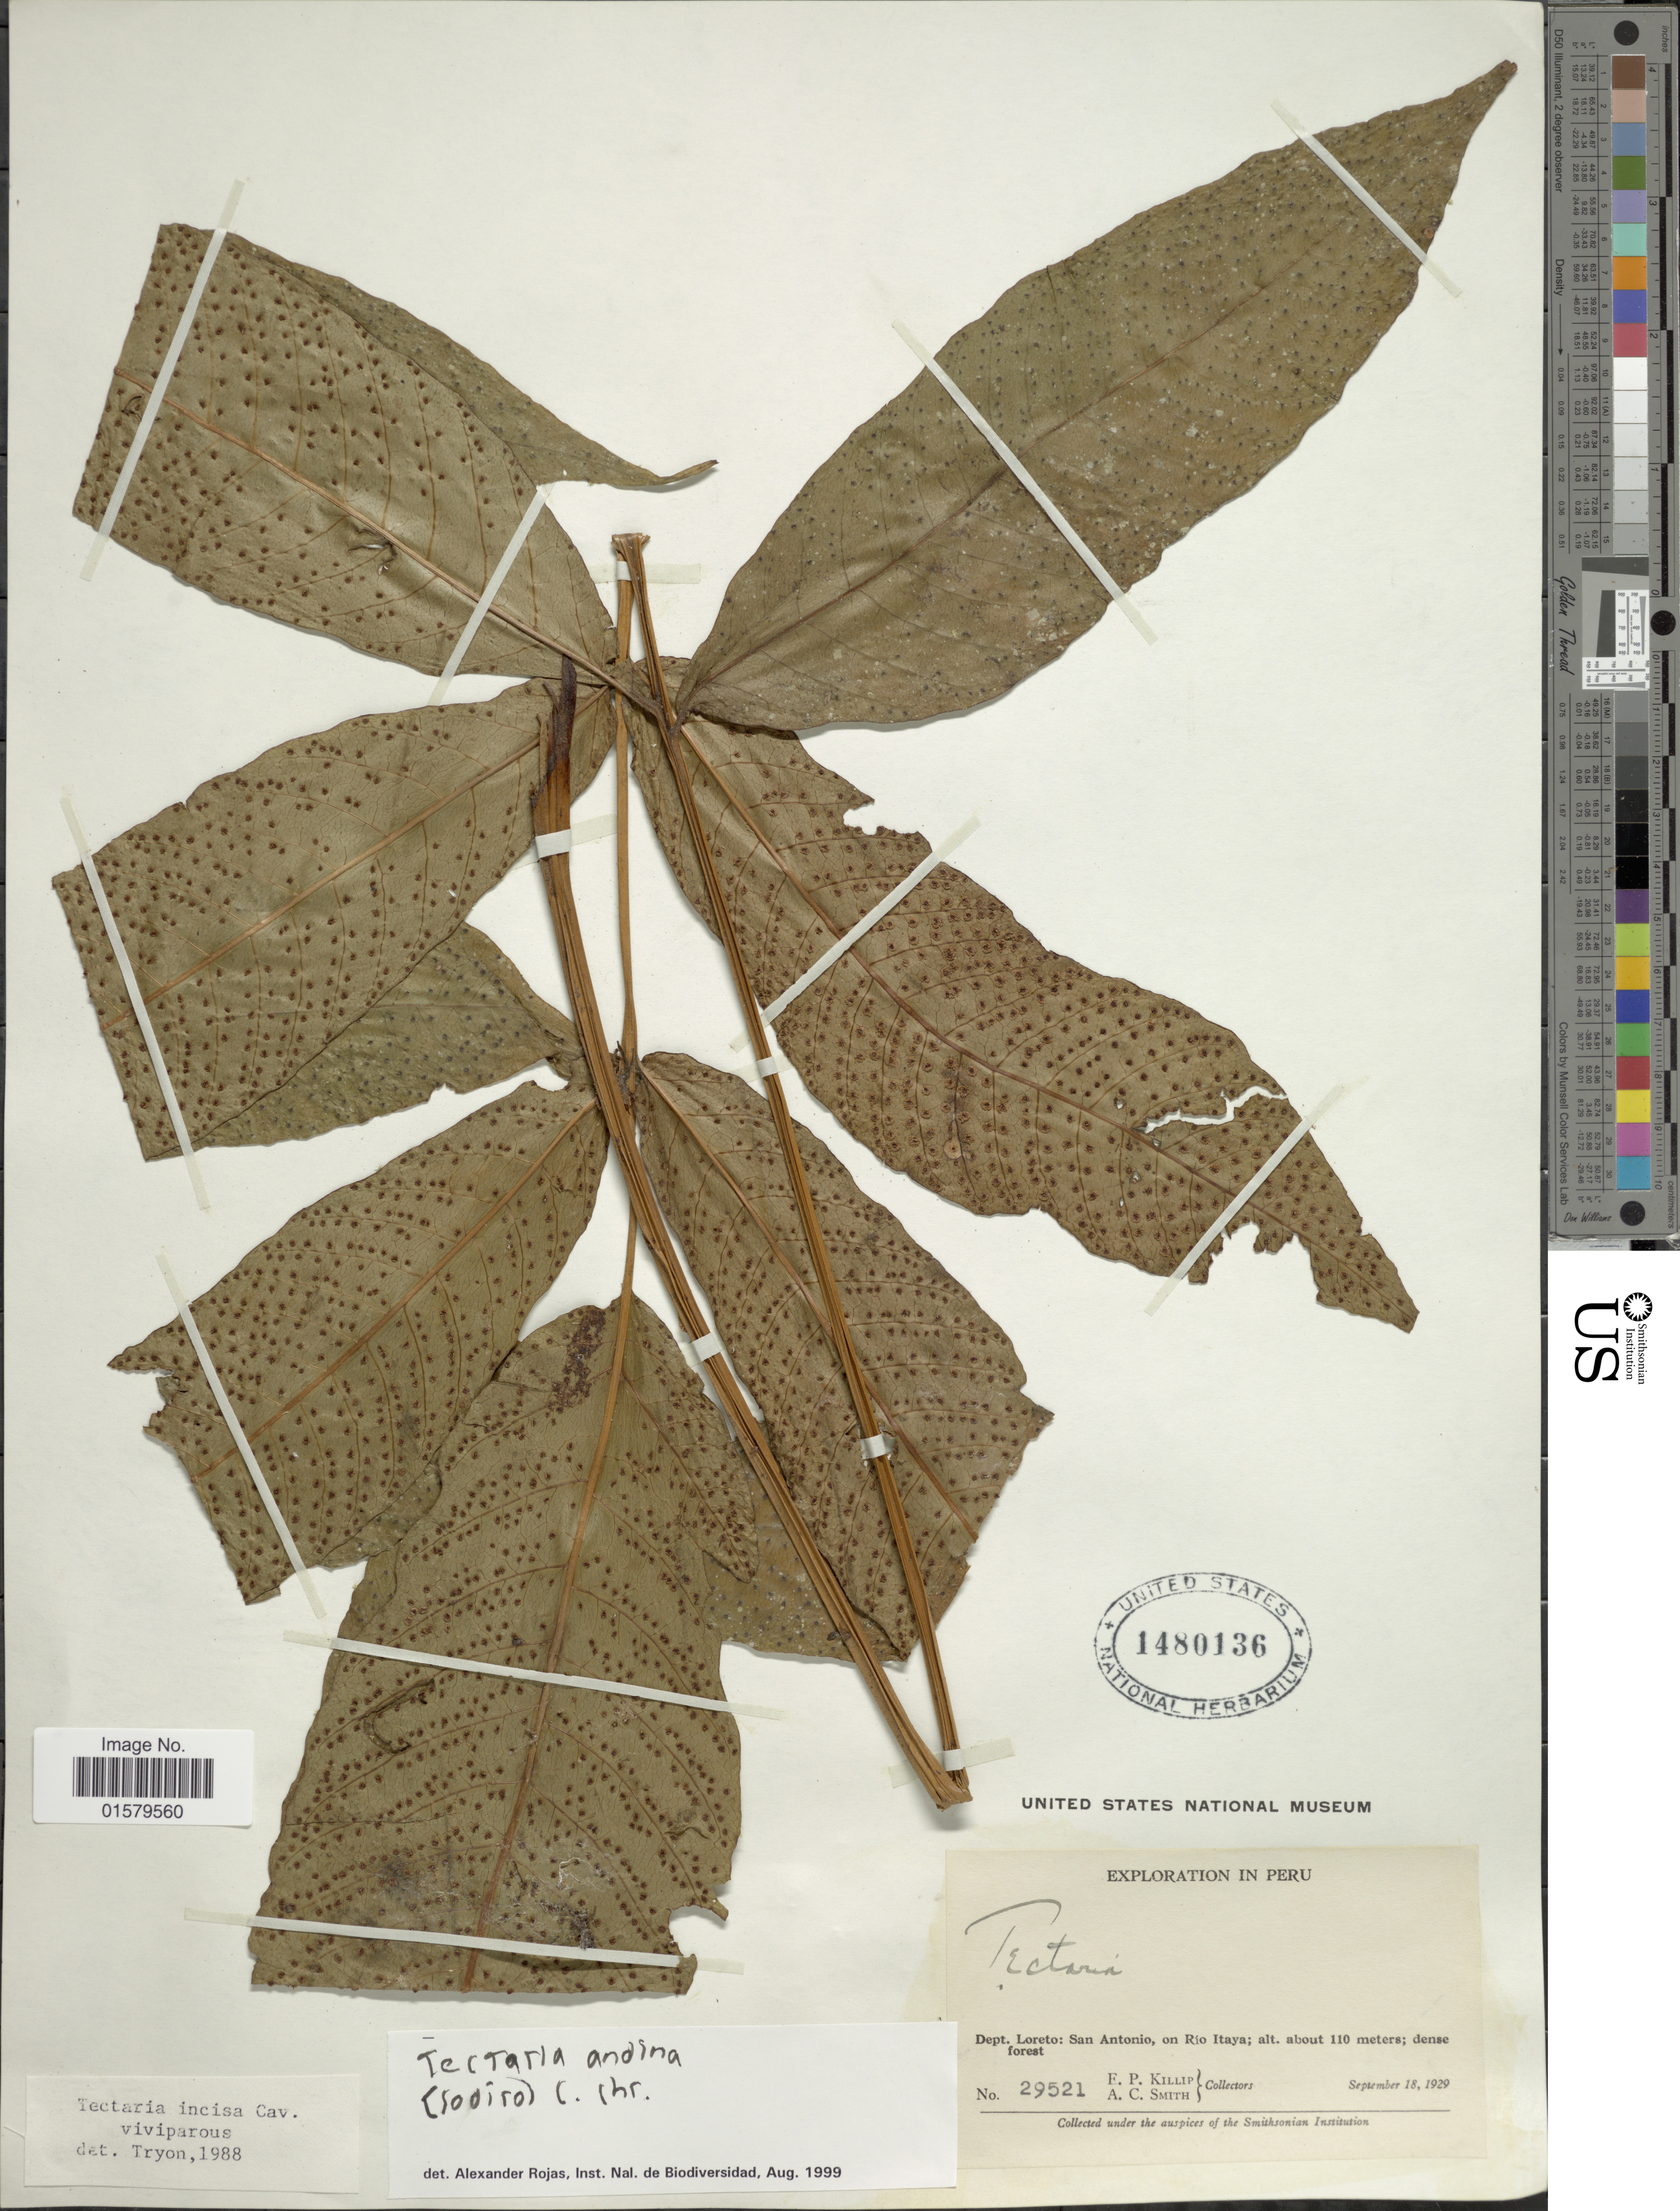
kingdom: Plantae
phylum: Tracheophyta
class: Polypodiopsida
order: Polypodiales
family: Tectariaceae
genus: Tectaria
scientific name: Tectaria andina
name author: (Baker) C. Chr.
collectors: E. P. Killip & A. C. Smith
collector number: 29521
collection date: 1929-09-18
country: Peru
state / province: Loreto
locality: San Antonio, on Rio Itaya; dense forest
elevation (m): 110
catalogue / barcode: US 1480136